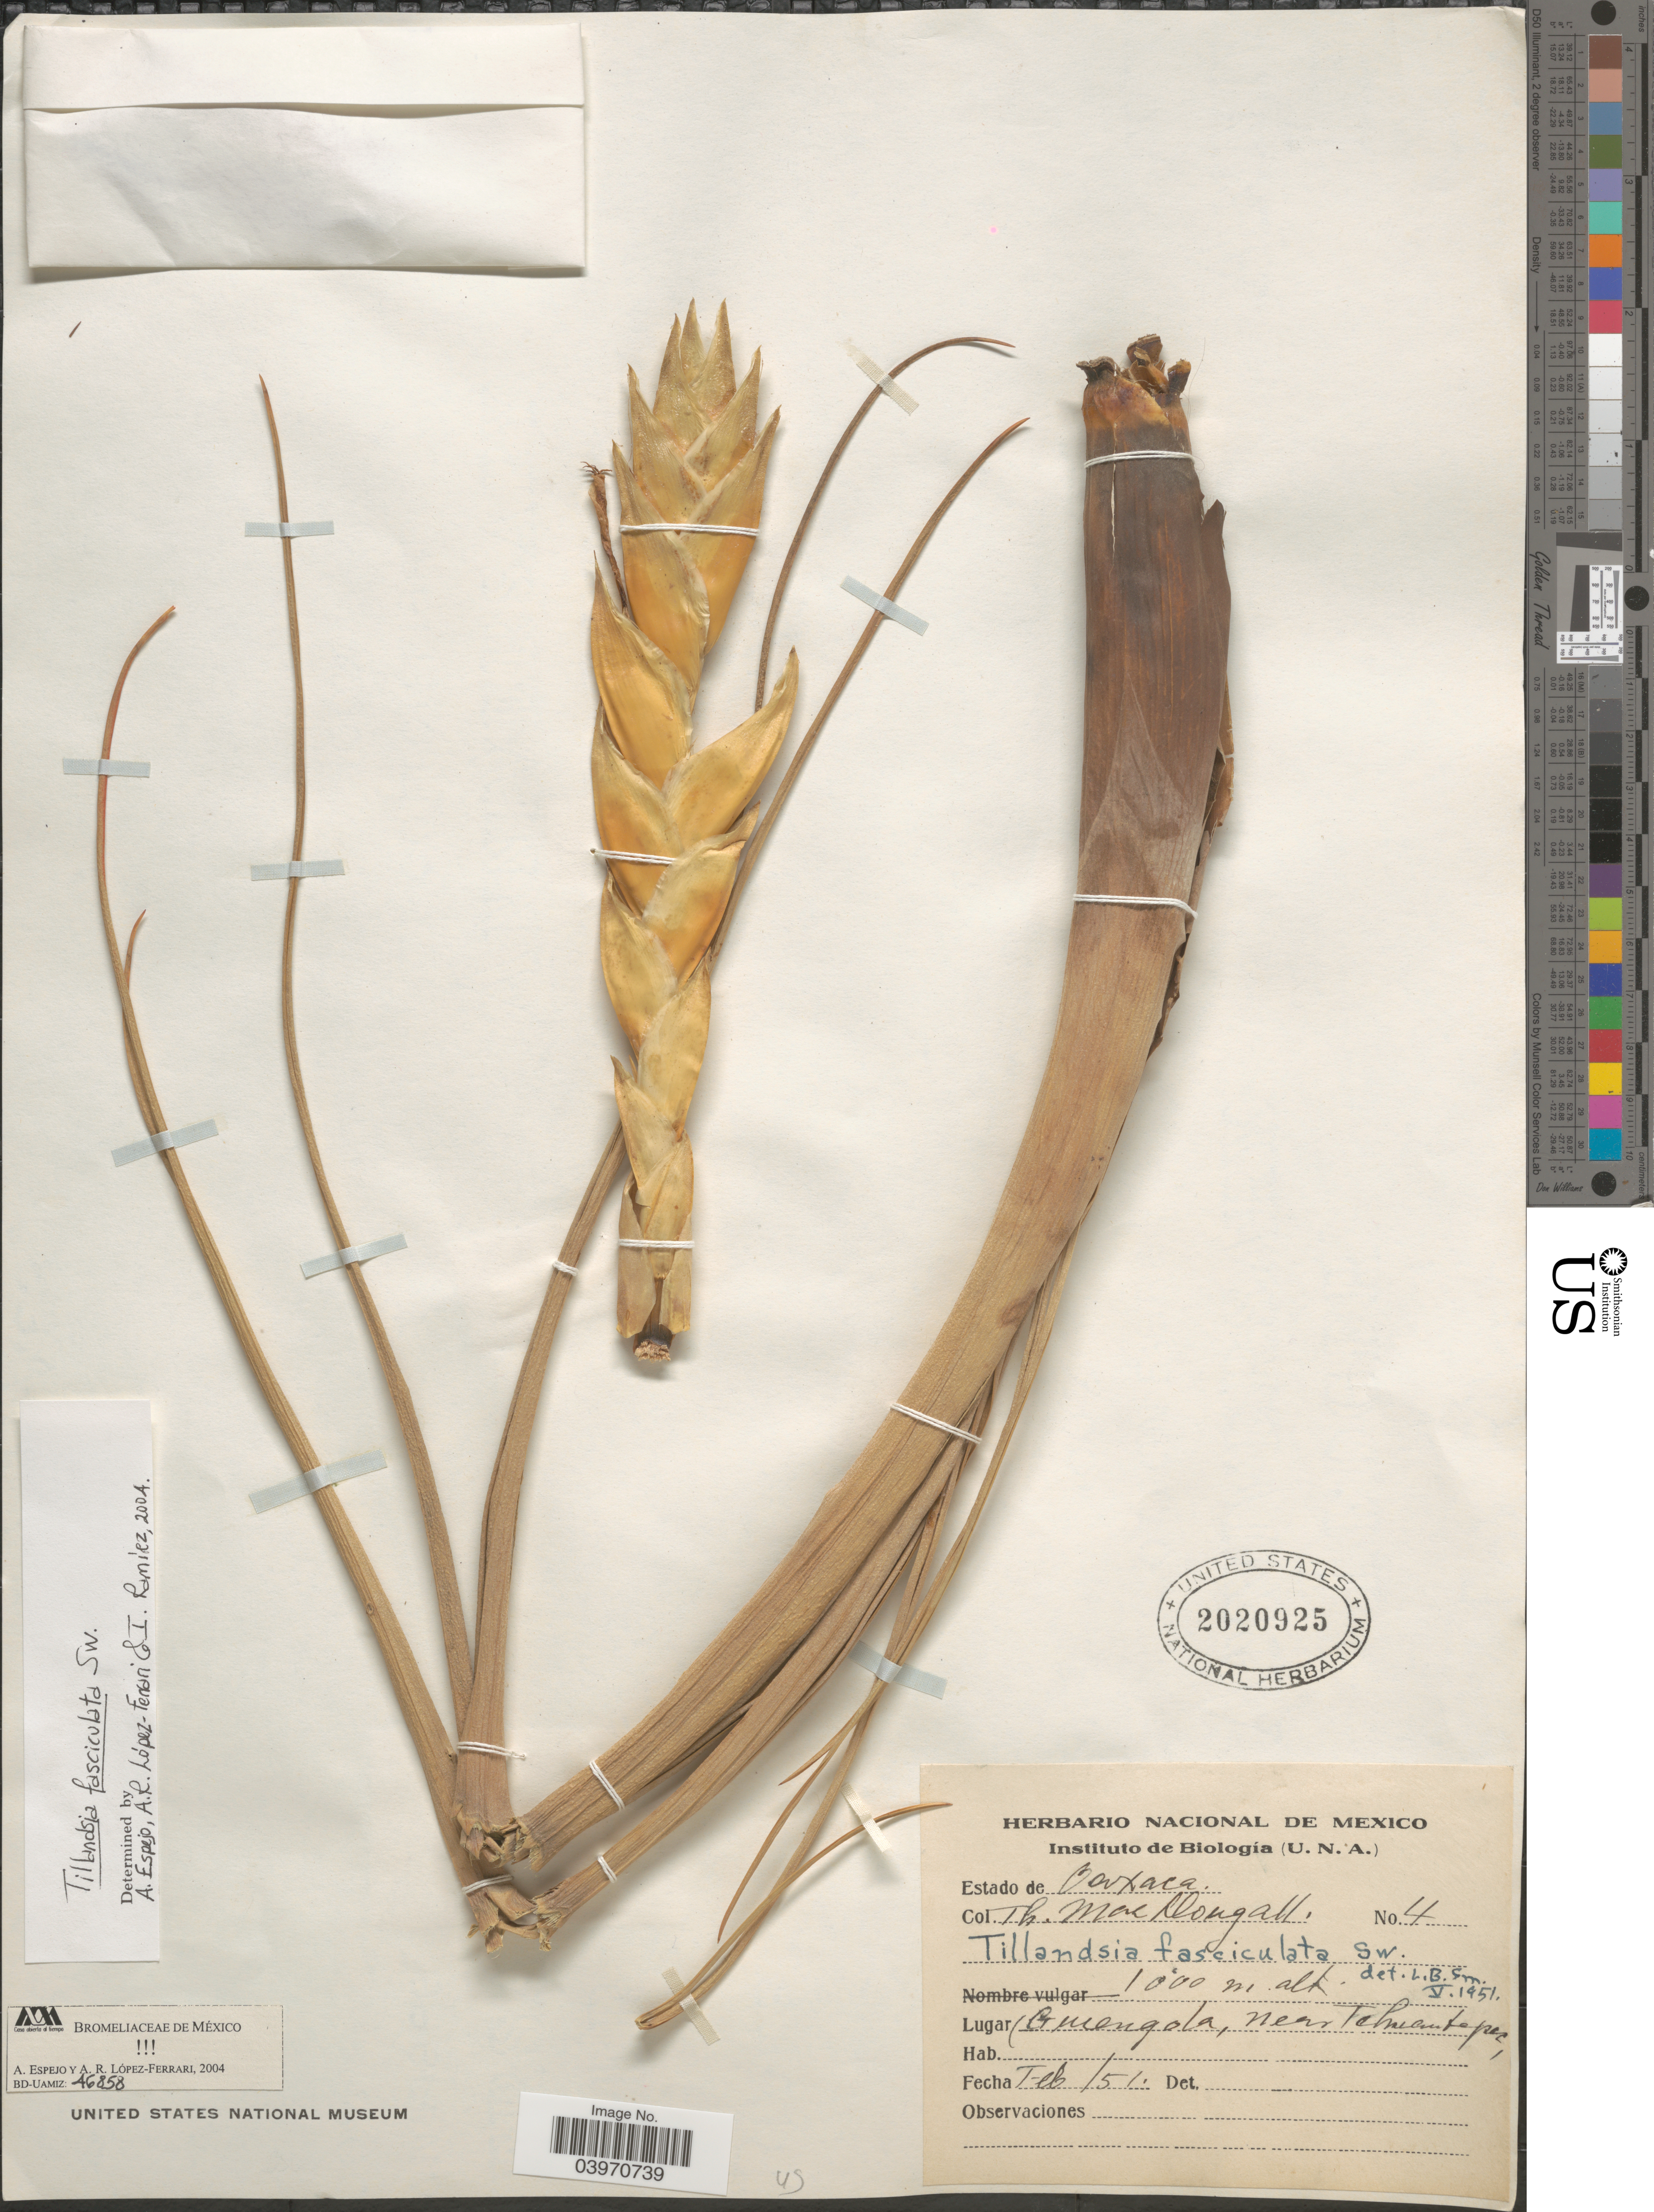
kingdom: Plantae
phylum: Tracheophyta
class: Liliopsida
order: Poales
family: Bromeliaceae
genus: Tillandsia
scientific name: Tillandsia fasciculata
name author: Sw.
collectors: T. B. MacDougall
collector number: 4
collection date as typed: Transcribed d/m/y: /2/51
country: Mexico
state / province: Oaxaca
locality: Guiengola, near Tehuantepec.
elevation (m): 1000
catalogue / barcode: US 2020925